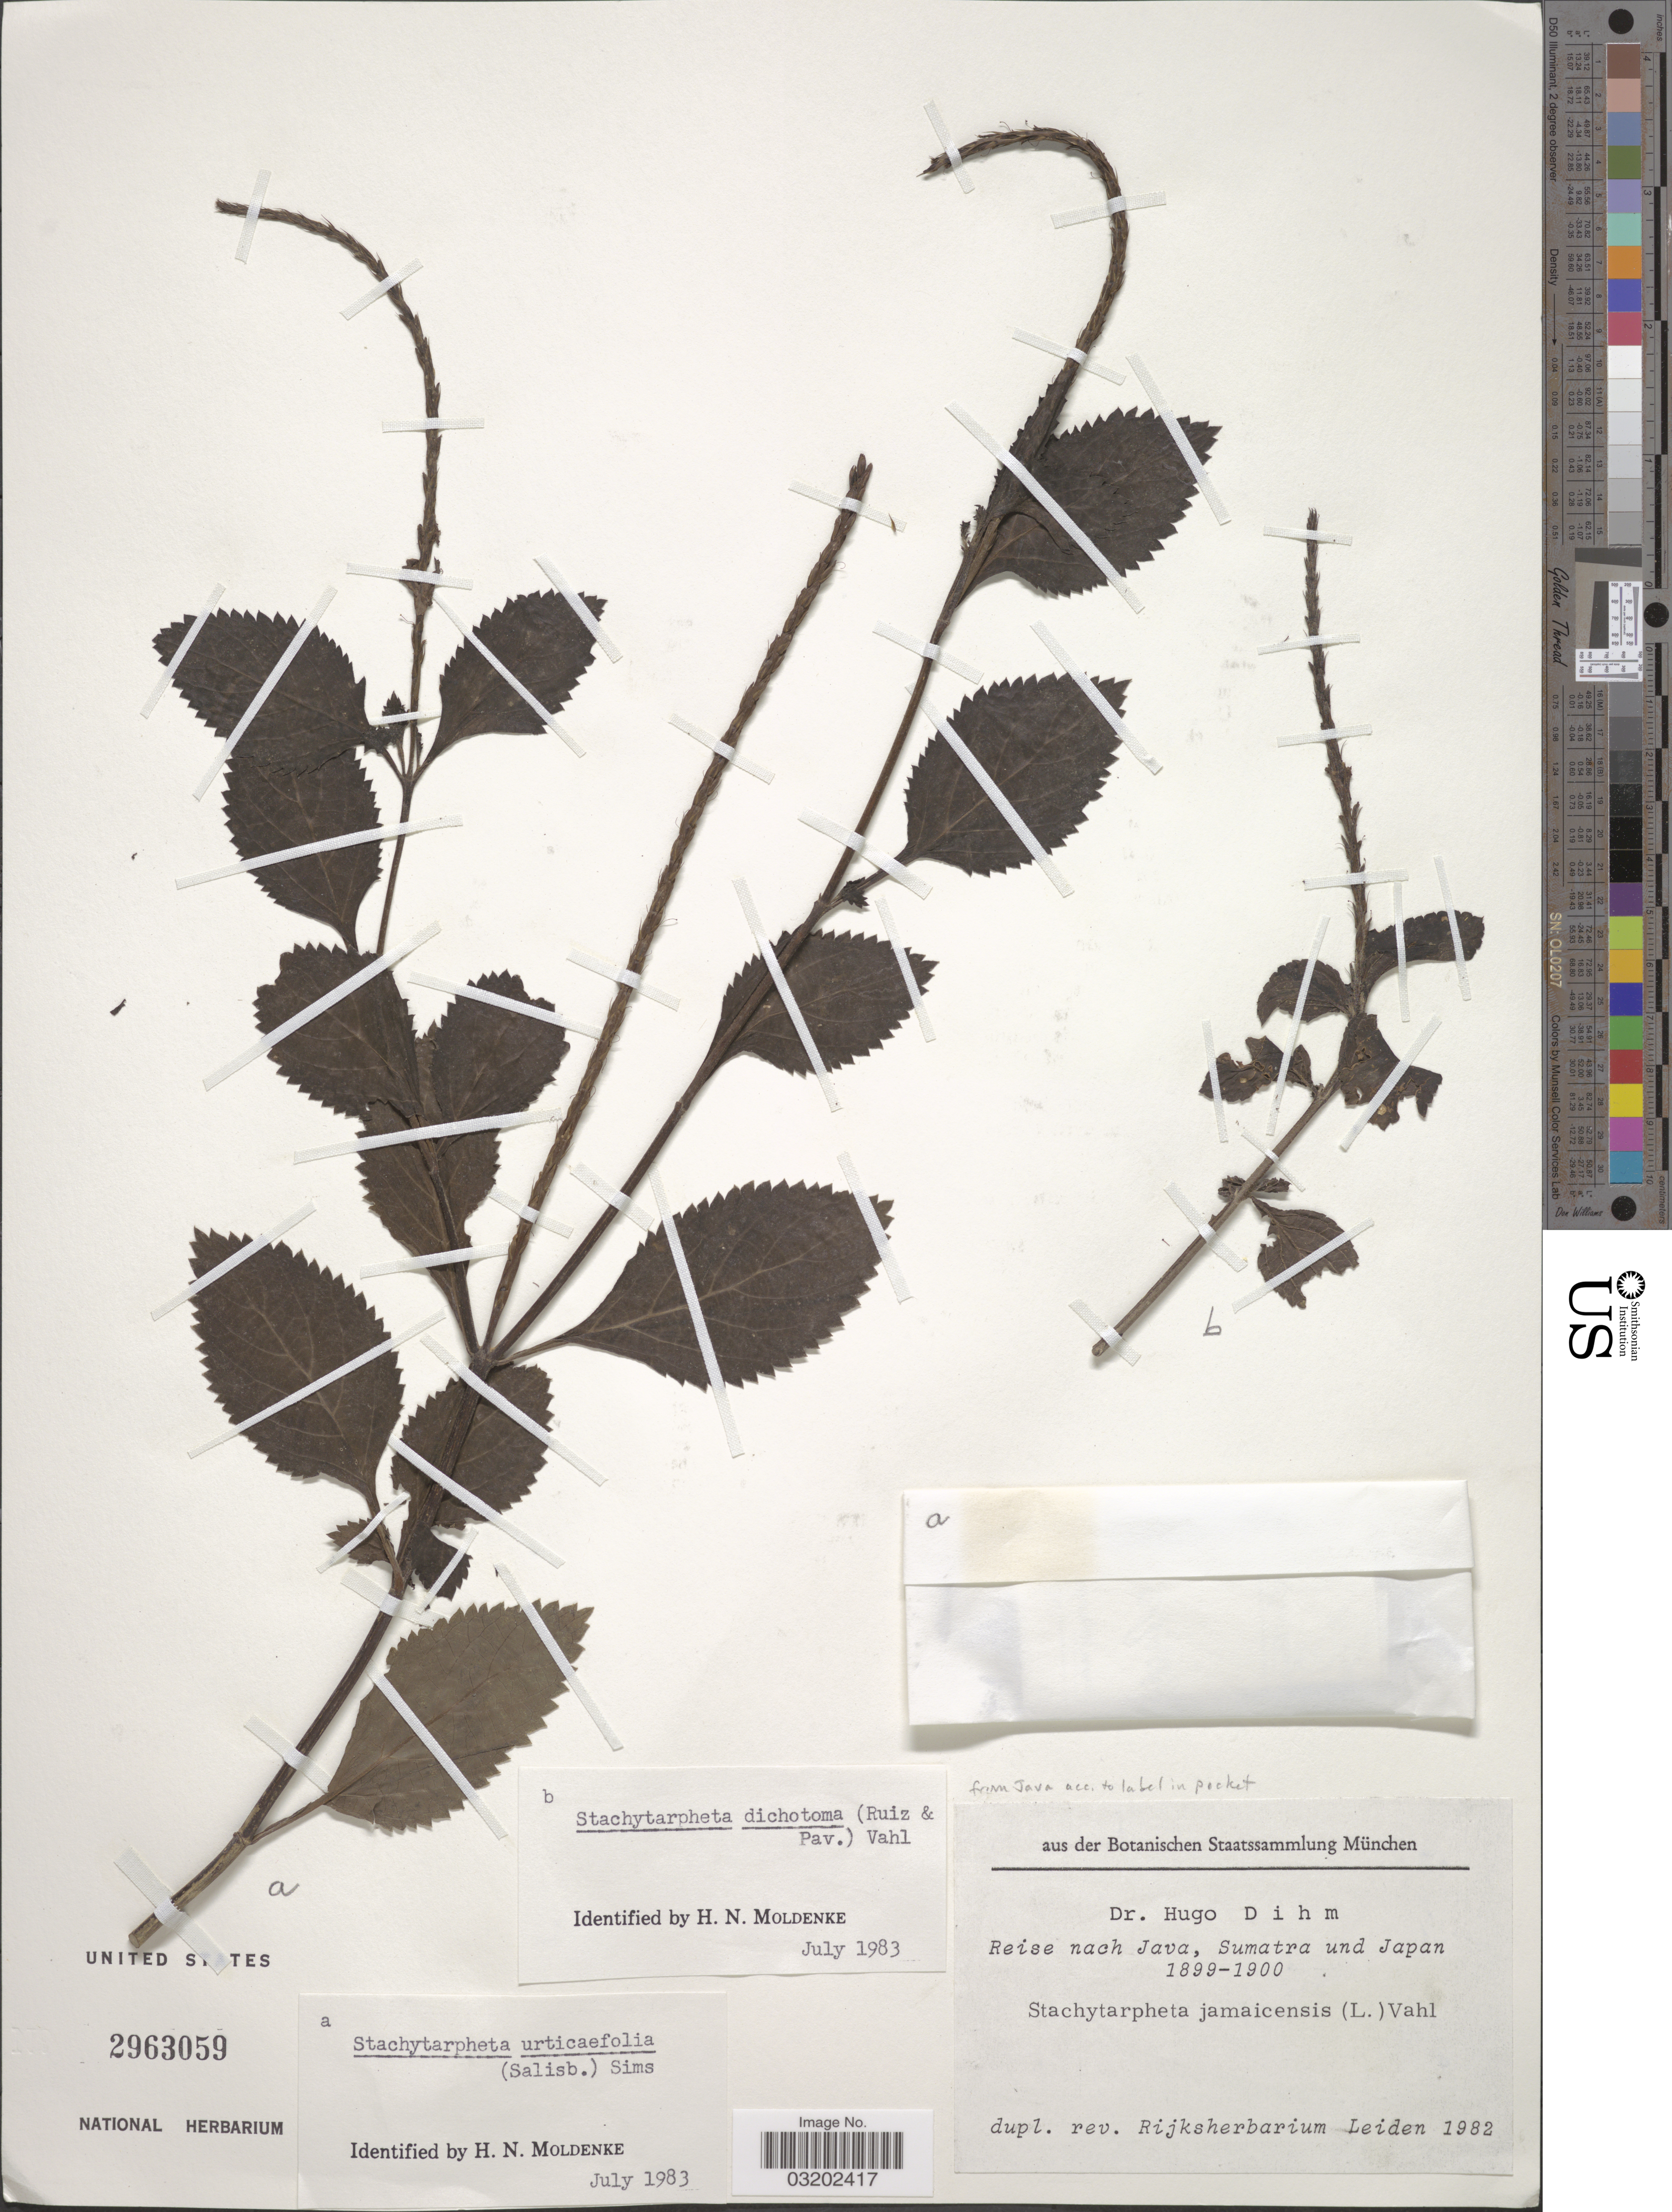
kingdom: Plantae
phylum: Tracheophyta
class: Magnoliopsida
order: Lamiales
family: Verbenaceae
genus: Stachytarpheta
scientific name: Stachytarpheta urticifolia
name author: Sims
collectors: H. Dihm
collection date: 1899/1900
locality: Reise nach Java, Sumatra und Japan.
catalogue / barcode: US 2963059